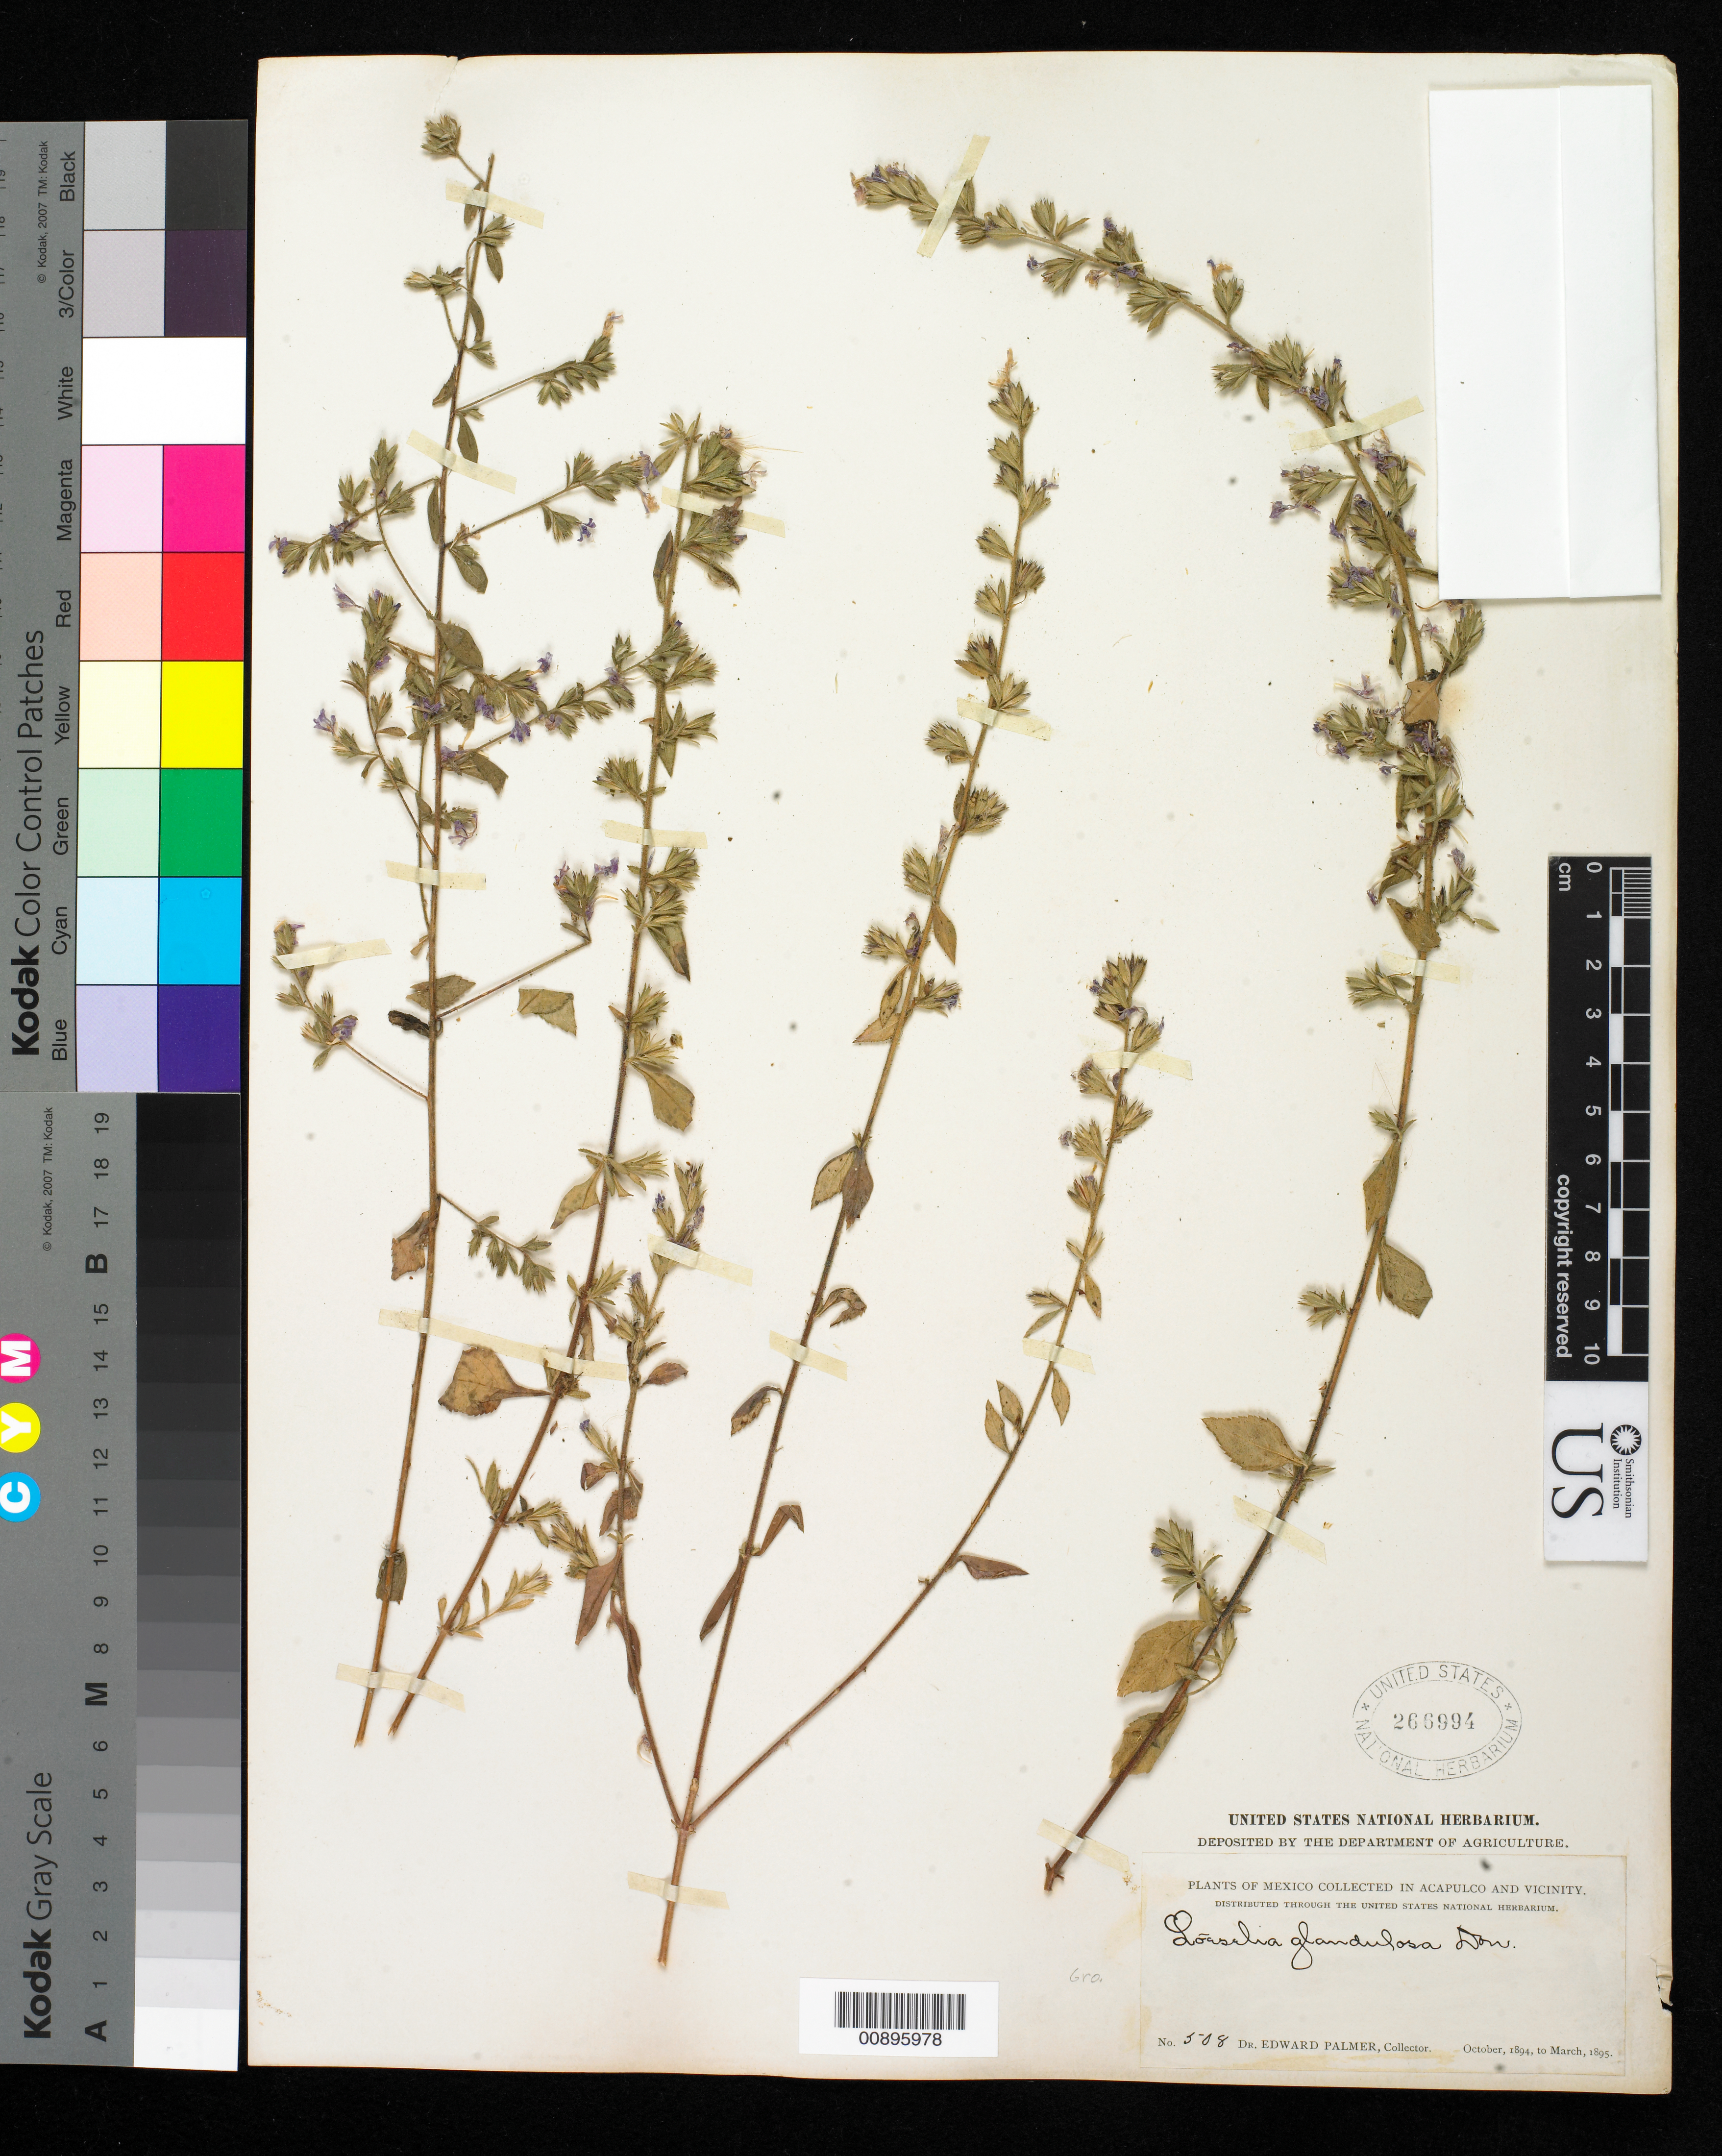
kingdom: Plantae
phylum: Tracheophyta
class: Magnoliopsida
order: Ericales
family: Polemoniaceae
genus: Loeselia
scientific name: Loeselia glandulosa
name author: (Cav.) G. Don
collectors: E. Palmer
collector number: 508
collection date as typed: Oct 1894 to -- Mar 1895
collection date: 1894-10/1895-03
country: Mexico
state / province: Guerrero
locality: Acapulco, Guerrero and vicinity.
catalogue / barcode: US 266994